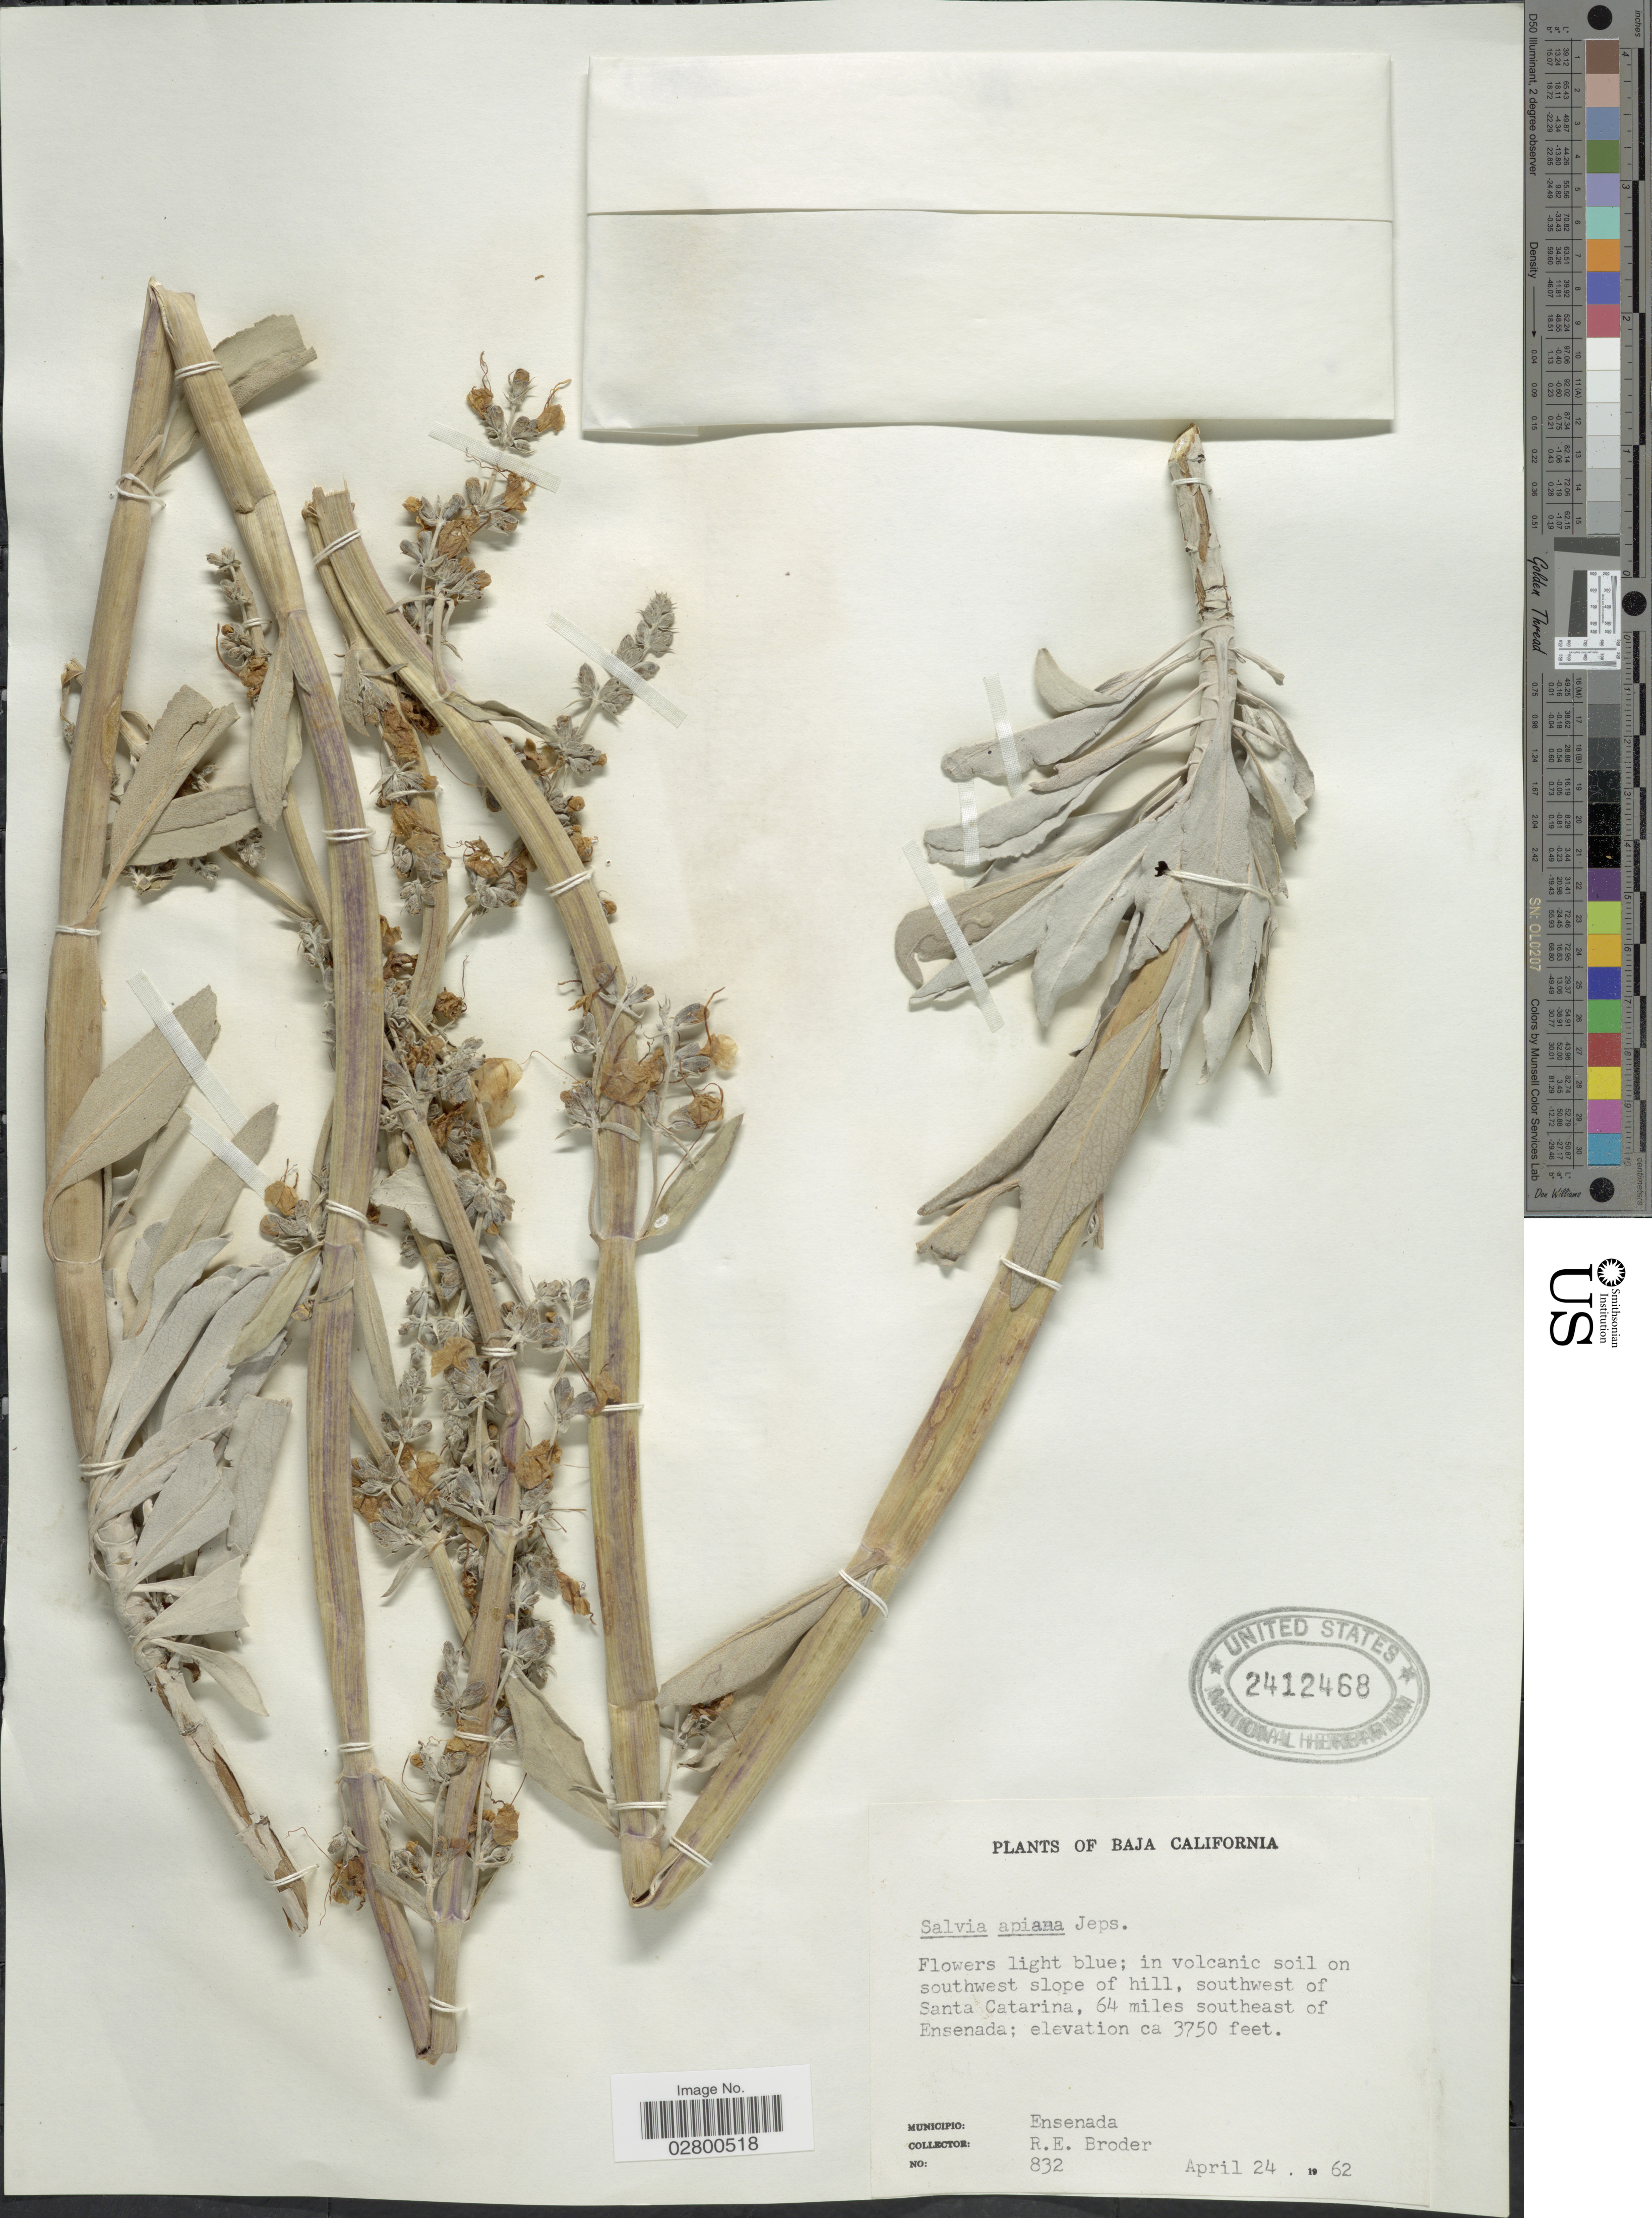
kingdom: Plantae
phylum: Tracheophyta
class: Magnoliopsida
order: Lamiales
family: Lamiaceae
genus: Salvia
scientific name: Salvia apiana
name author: Jeps.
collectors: R. Broder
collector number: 832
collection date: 1962-04-24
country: Mexico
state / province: Baja California Norte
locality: In volcanic soil on southwest slope of hill, southwest of Santa Catarina, 64 miles southeast of Ensenada. Municipio: Ensenada.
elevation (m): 1143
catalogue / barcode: US 2412468